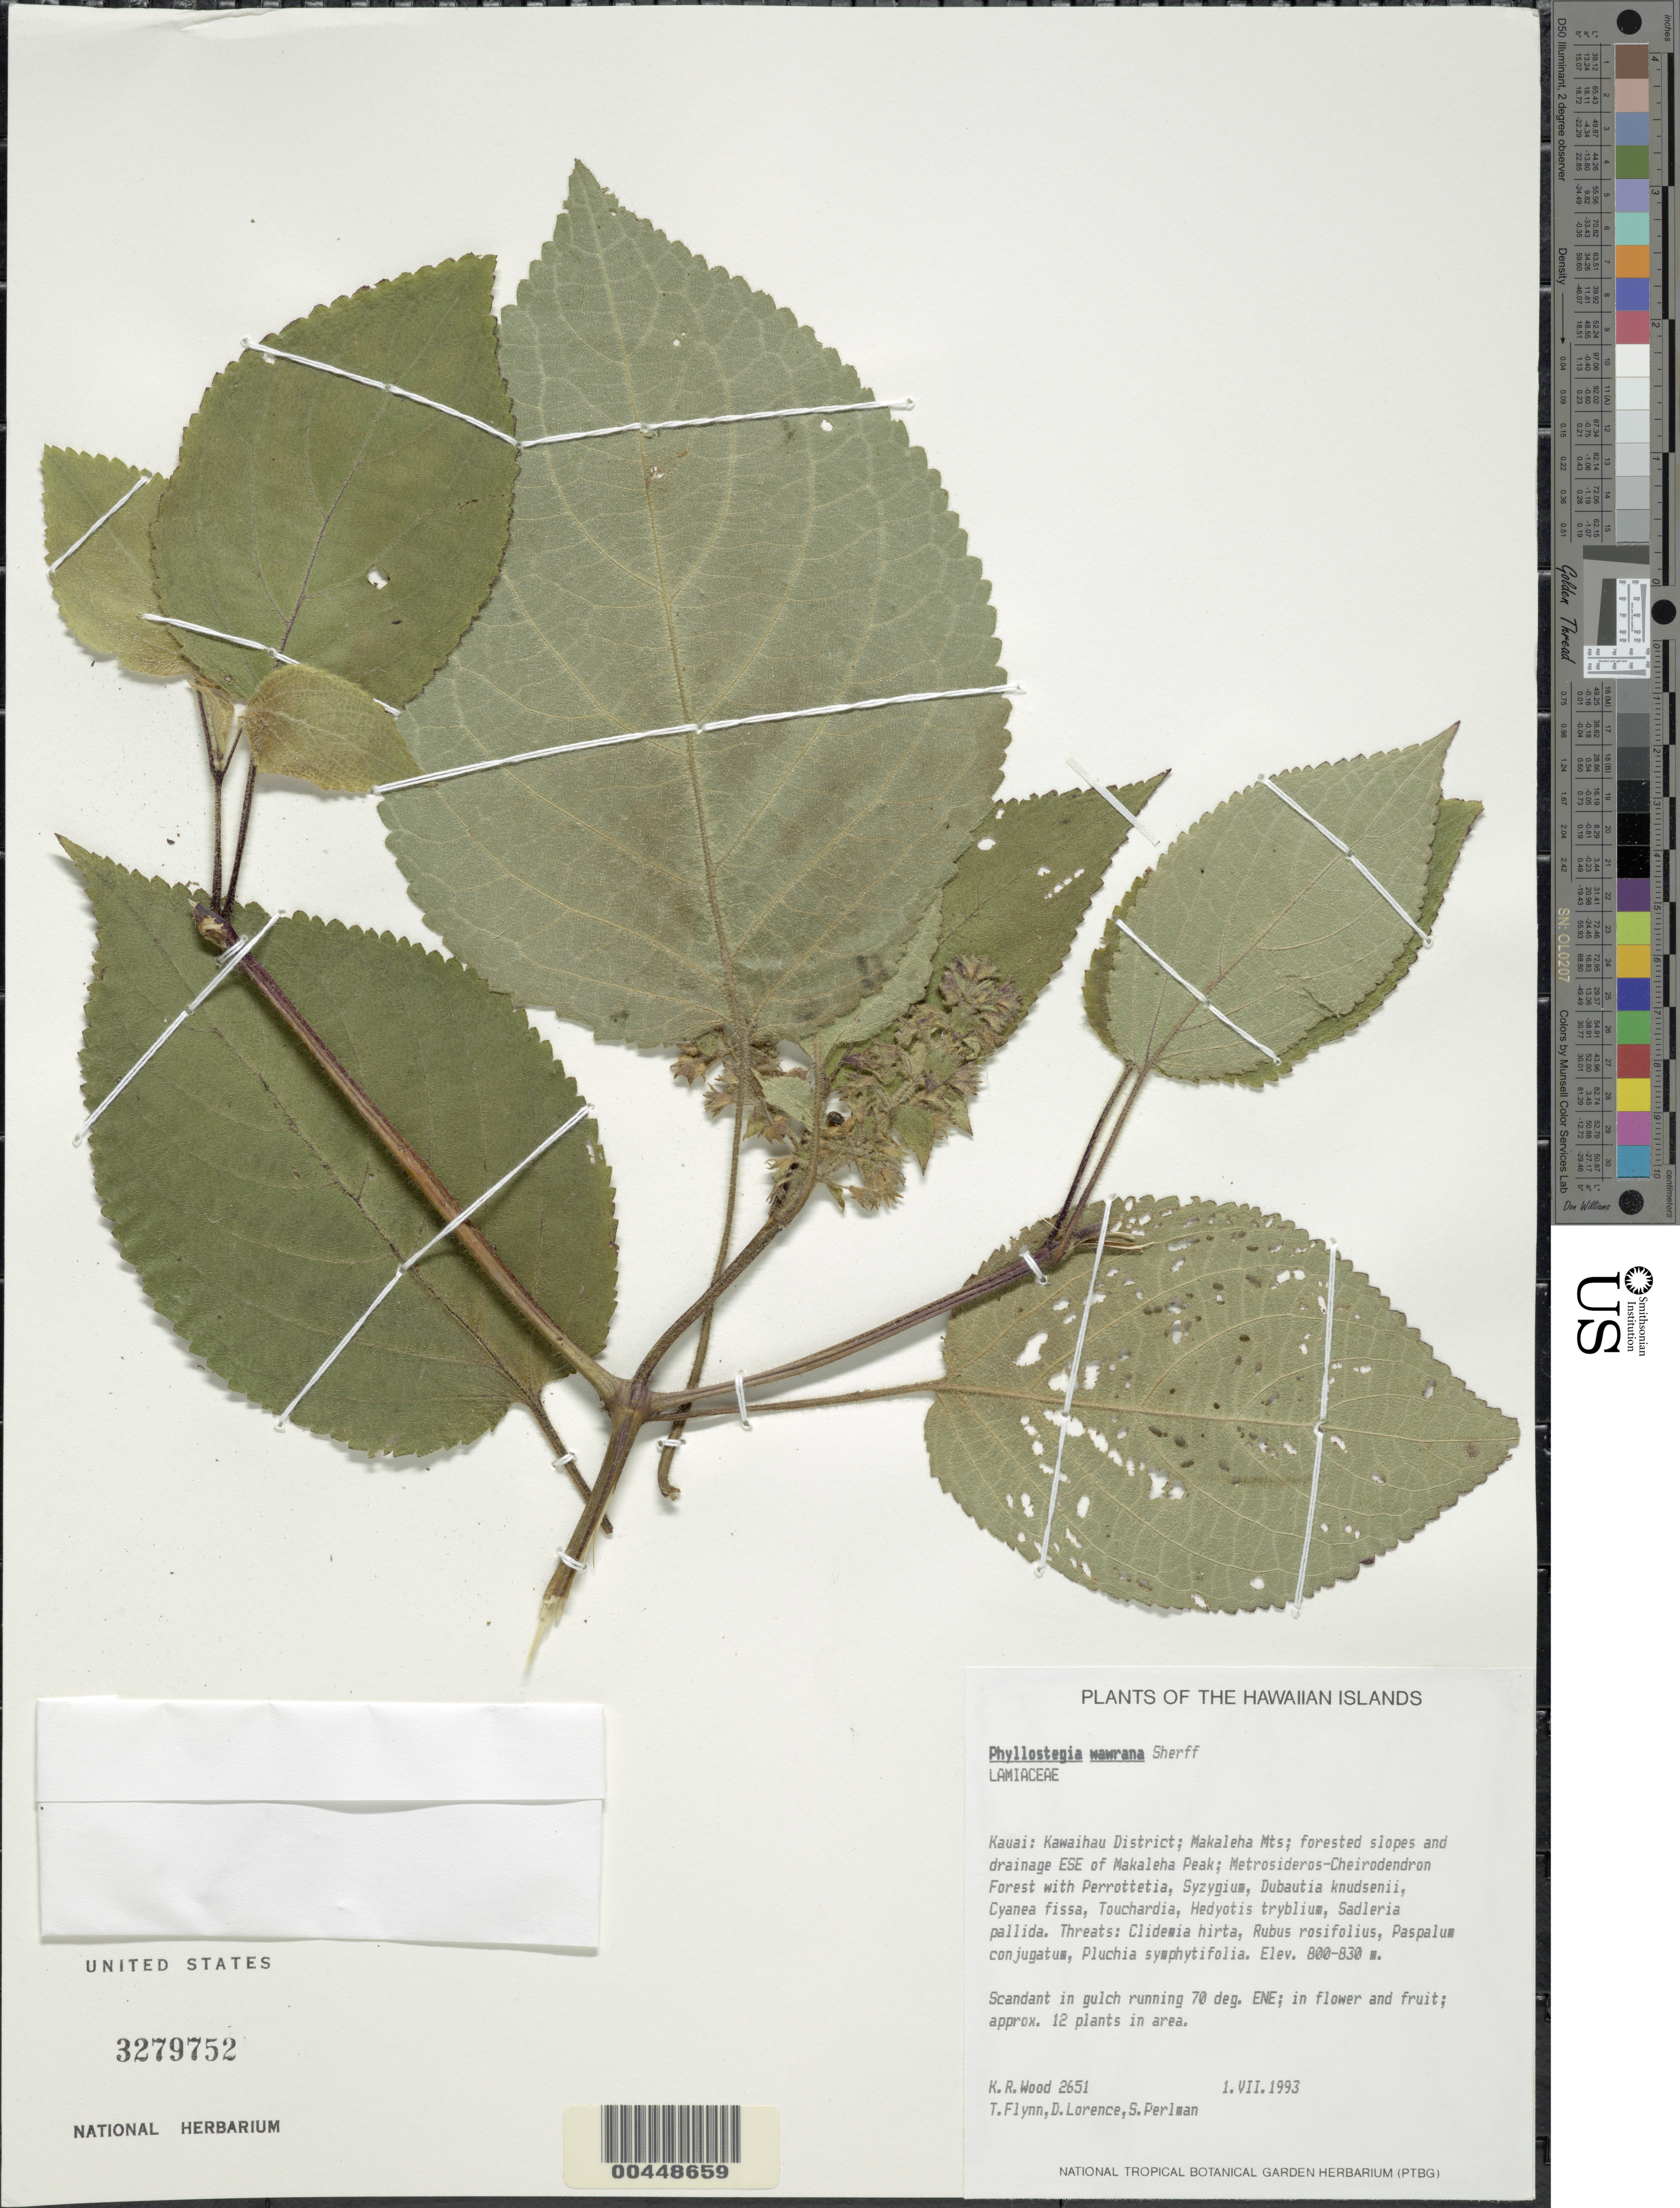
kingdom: Plantae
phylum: Tracheophyta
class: Magnoliopsida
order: Lamiales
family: Lamiaceae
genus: Phyllostegia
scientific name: Phyllostegia wawrana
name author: Sherff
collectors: K. R. Wood, T. W. Flynn, D. Lorence & S. P. Perlman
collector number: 2651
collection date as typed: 1 Jul 1993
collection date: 1993-07-01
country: United States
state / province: Hawaii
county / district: Kauai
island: Kaua'i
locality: Kawaihau Dist., Makaleha Mts., slopes and drainage ESE of Makaleha Peak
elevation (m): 800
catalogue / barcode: US 3279752